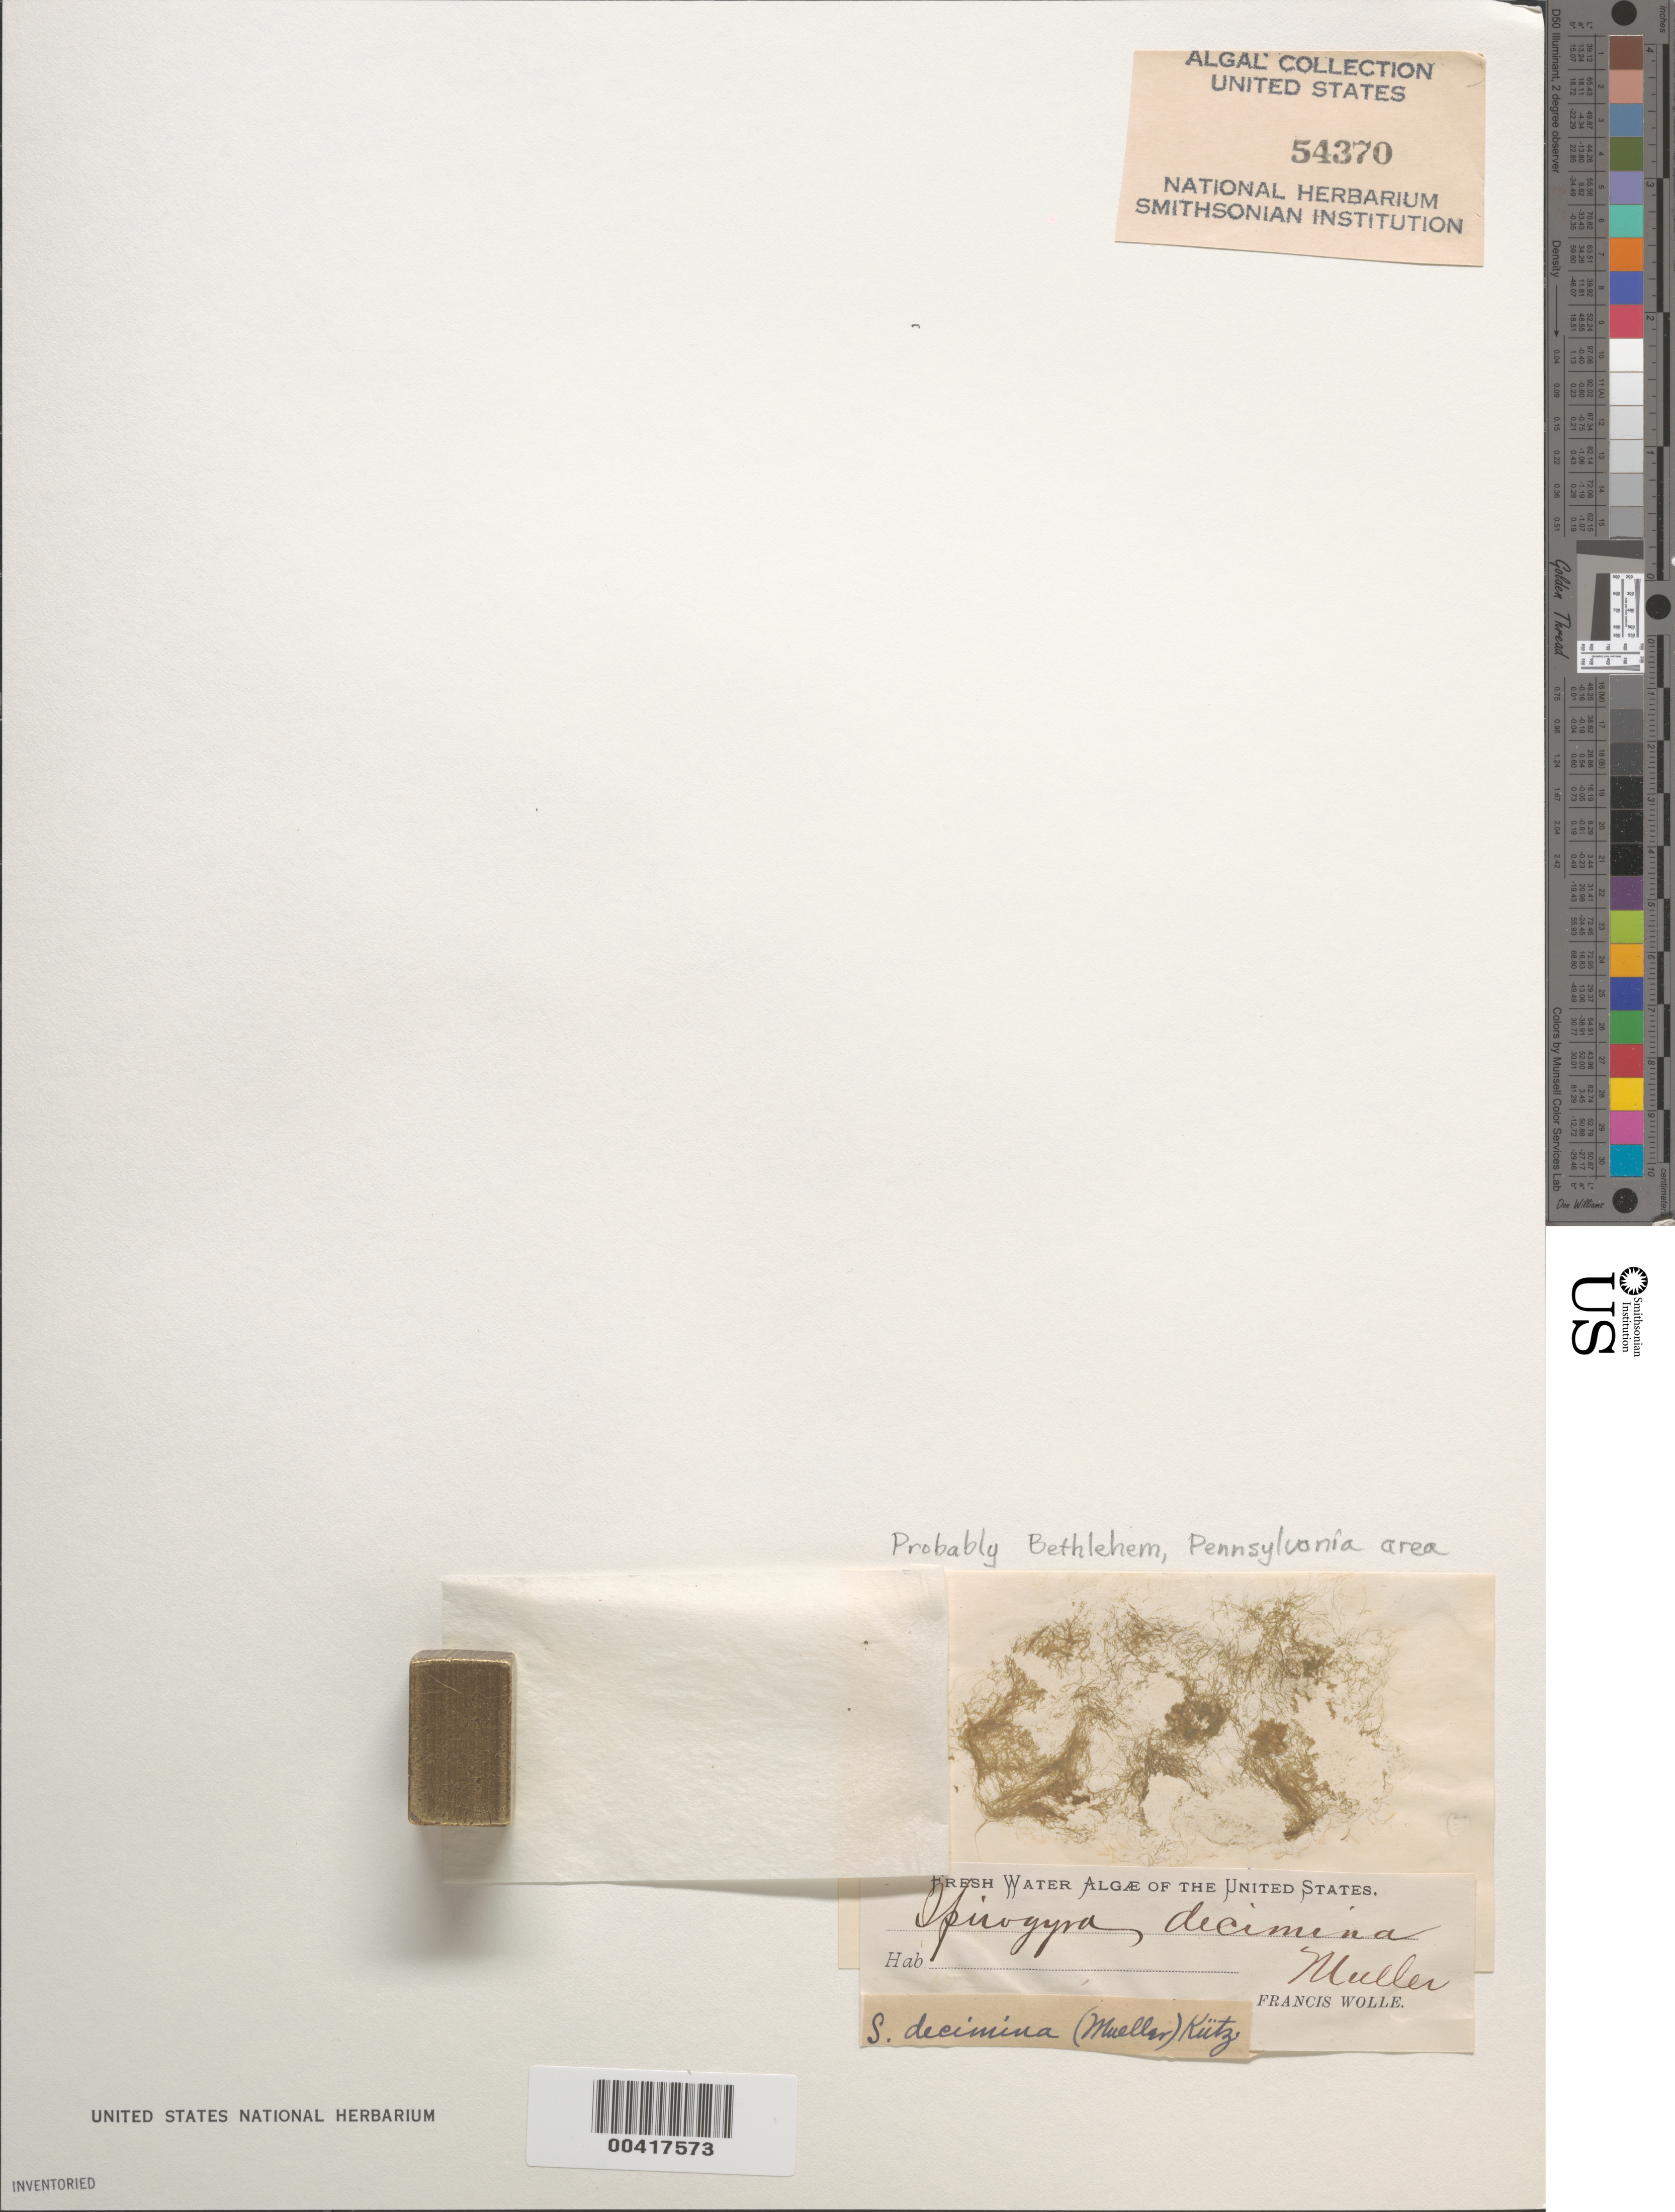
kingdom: Plantae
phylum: Charophyta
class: Zygnematophyceae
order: Zygnematales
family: Zygnemataceae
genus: Spirogyra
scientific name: Spirogyra decimina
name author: (O.F. Muell.) Dumort.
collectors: F. Wolle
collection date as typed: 18--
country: United States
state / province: Pennsylvania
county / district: Lehigh County / Northampton County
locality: Probably Bethlehem area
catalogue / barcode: US 54370